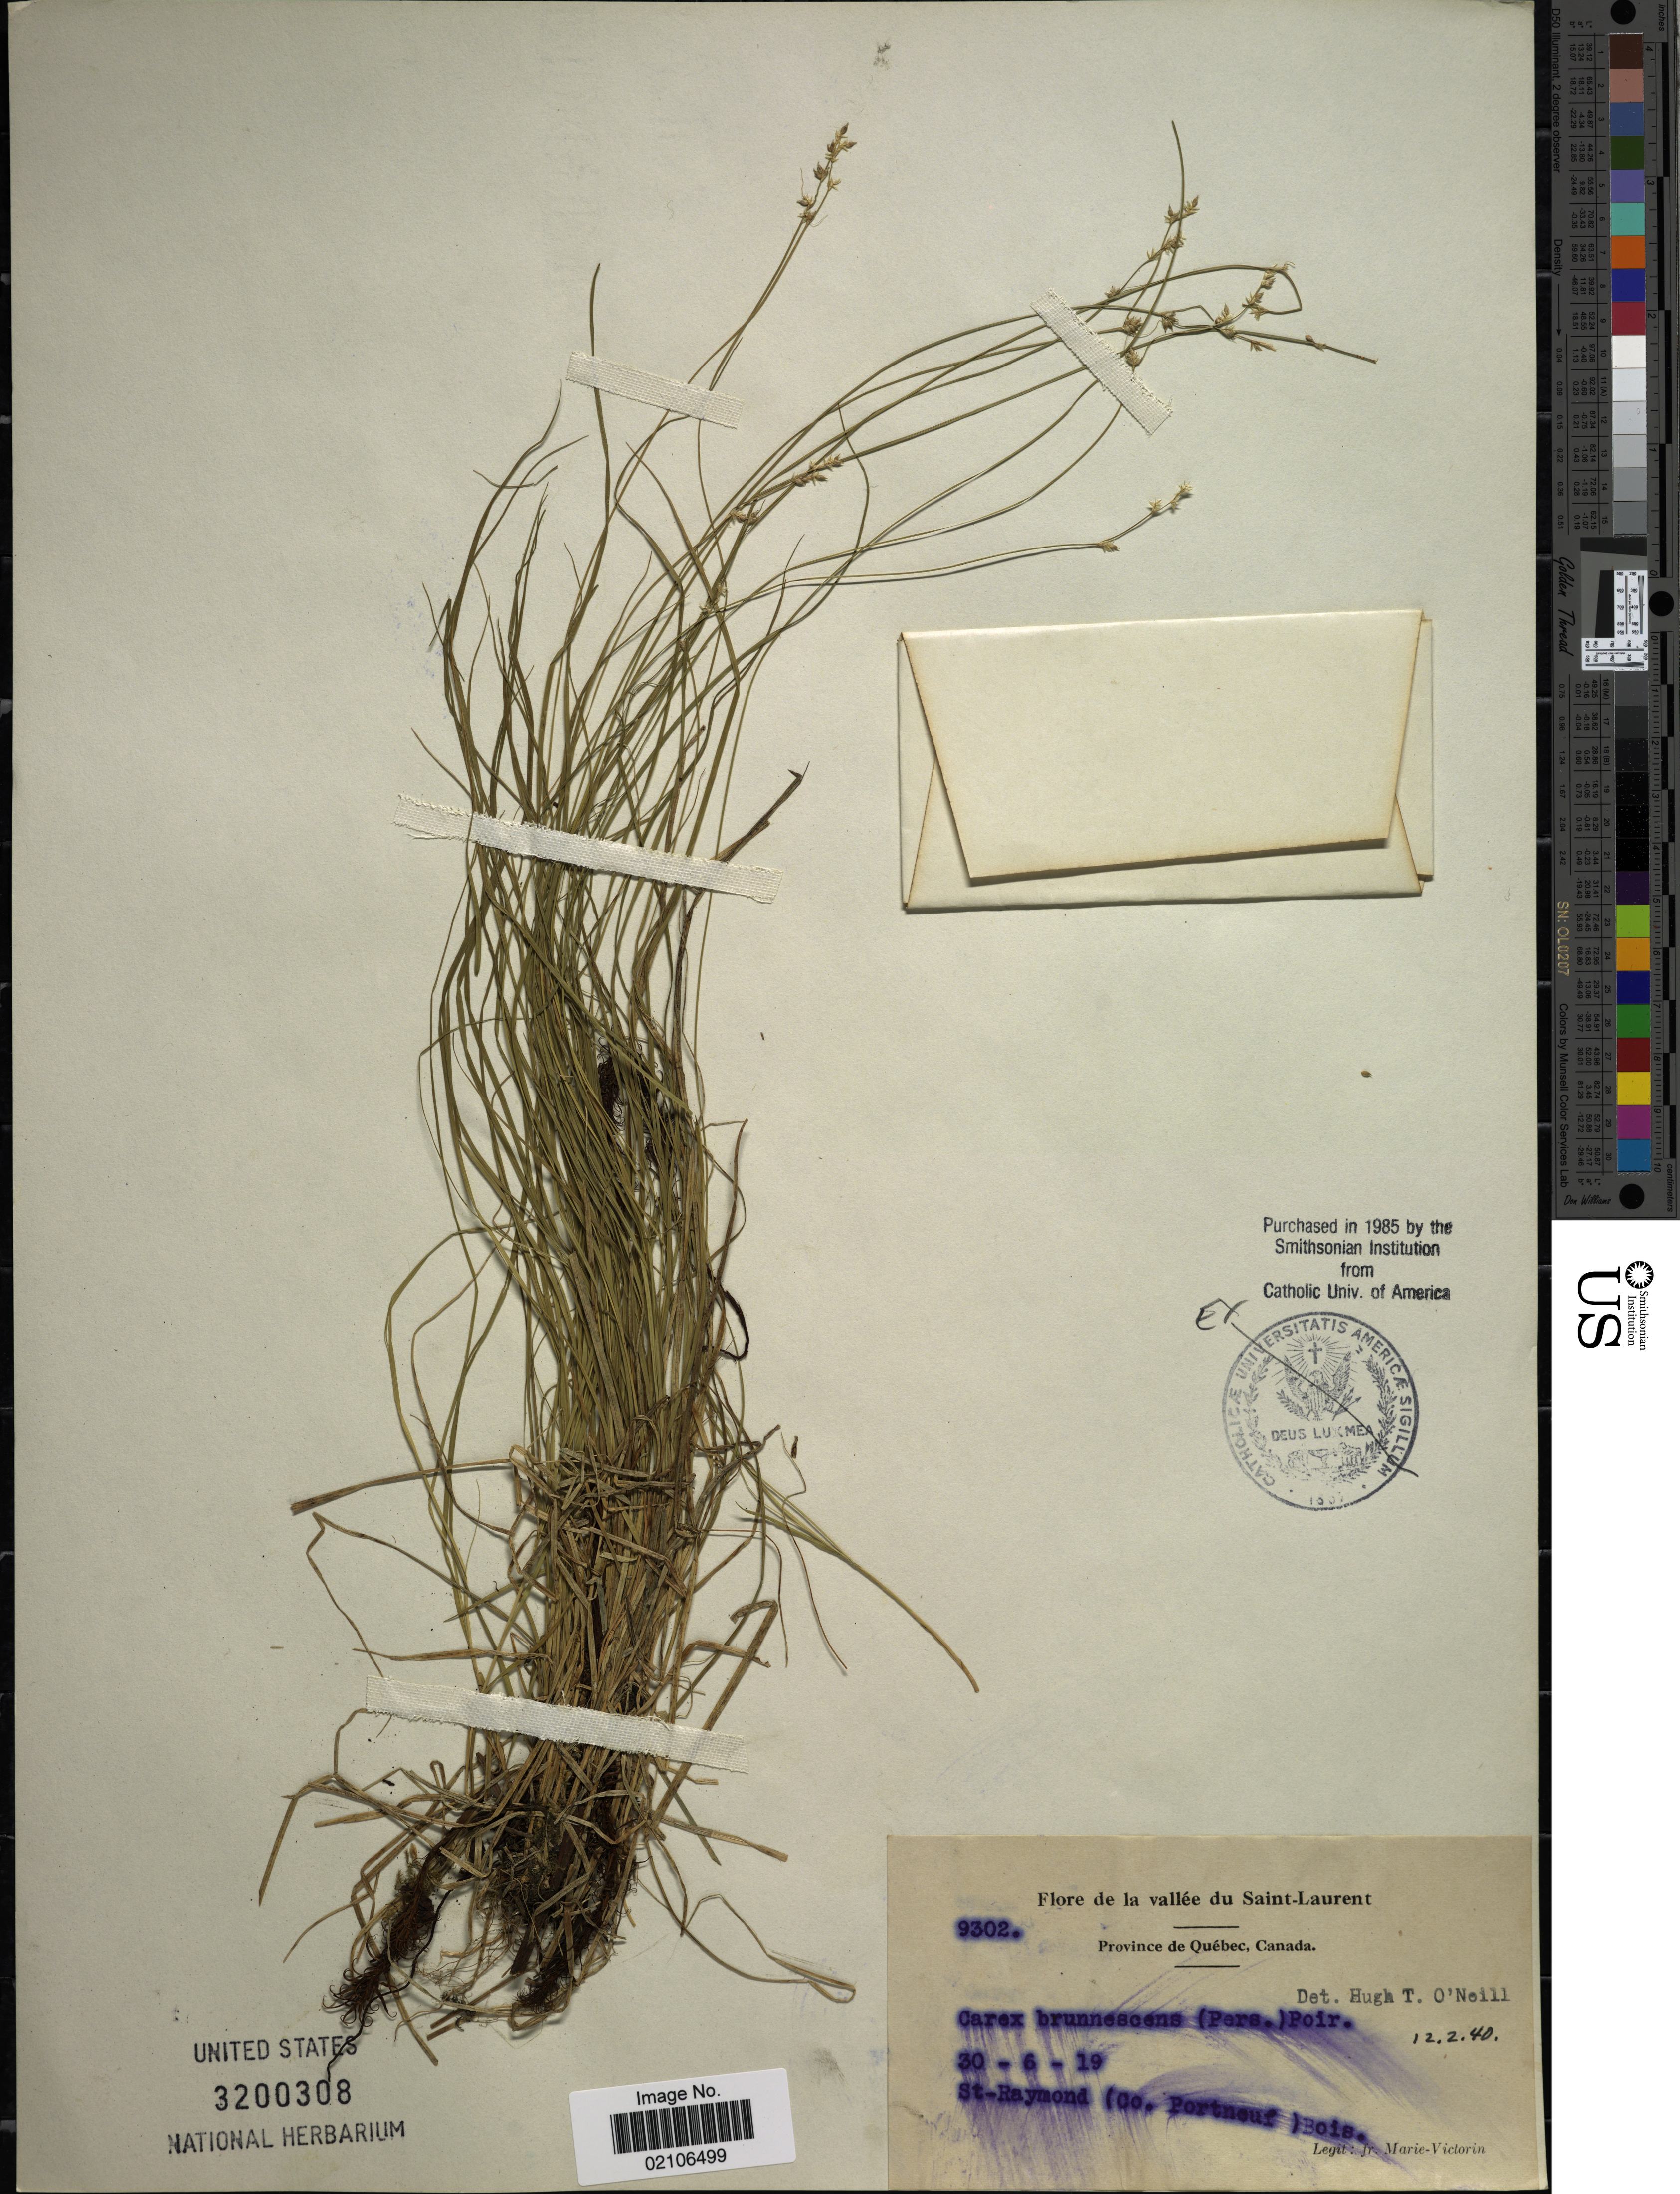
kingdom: Plantae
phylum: Tracheophyta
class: Liliopsida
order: Poales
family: Cyperaceae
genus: Carex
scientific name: Carex brunnescens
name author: (Pers.) Poir.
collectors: F. Marie-Victorin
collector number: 9302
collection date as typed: Transcribed d/m/y: 30/6/19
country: Canada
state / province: Quebec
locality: St-Raymond (Co. Portneuf) Bois.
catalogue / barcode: US 3200308